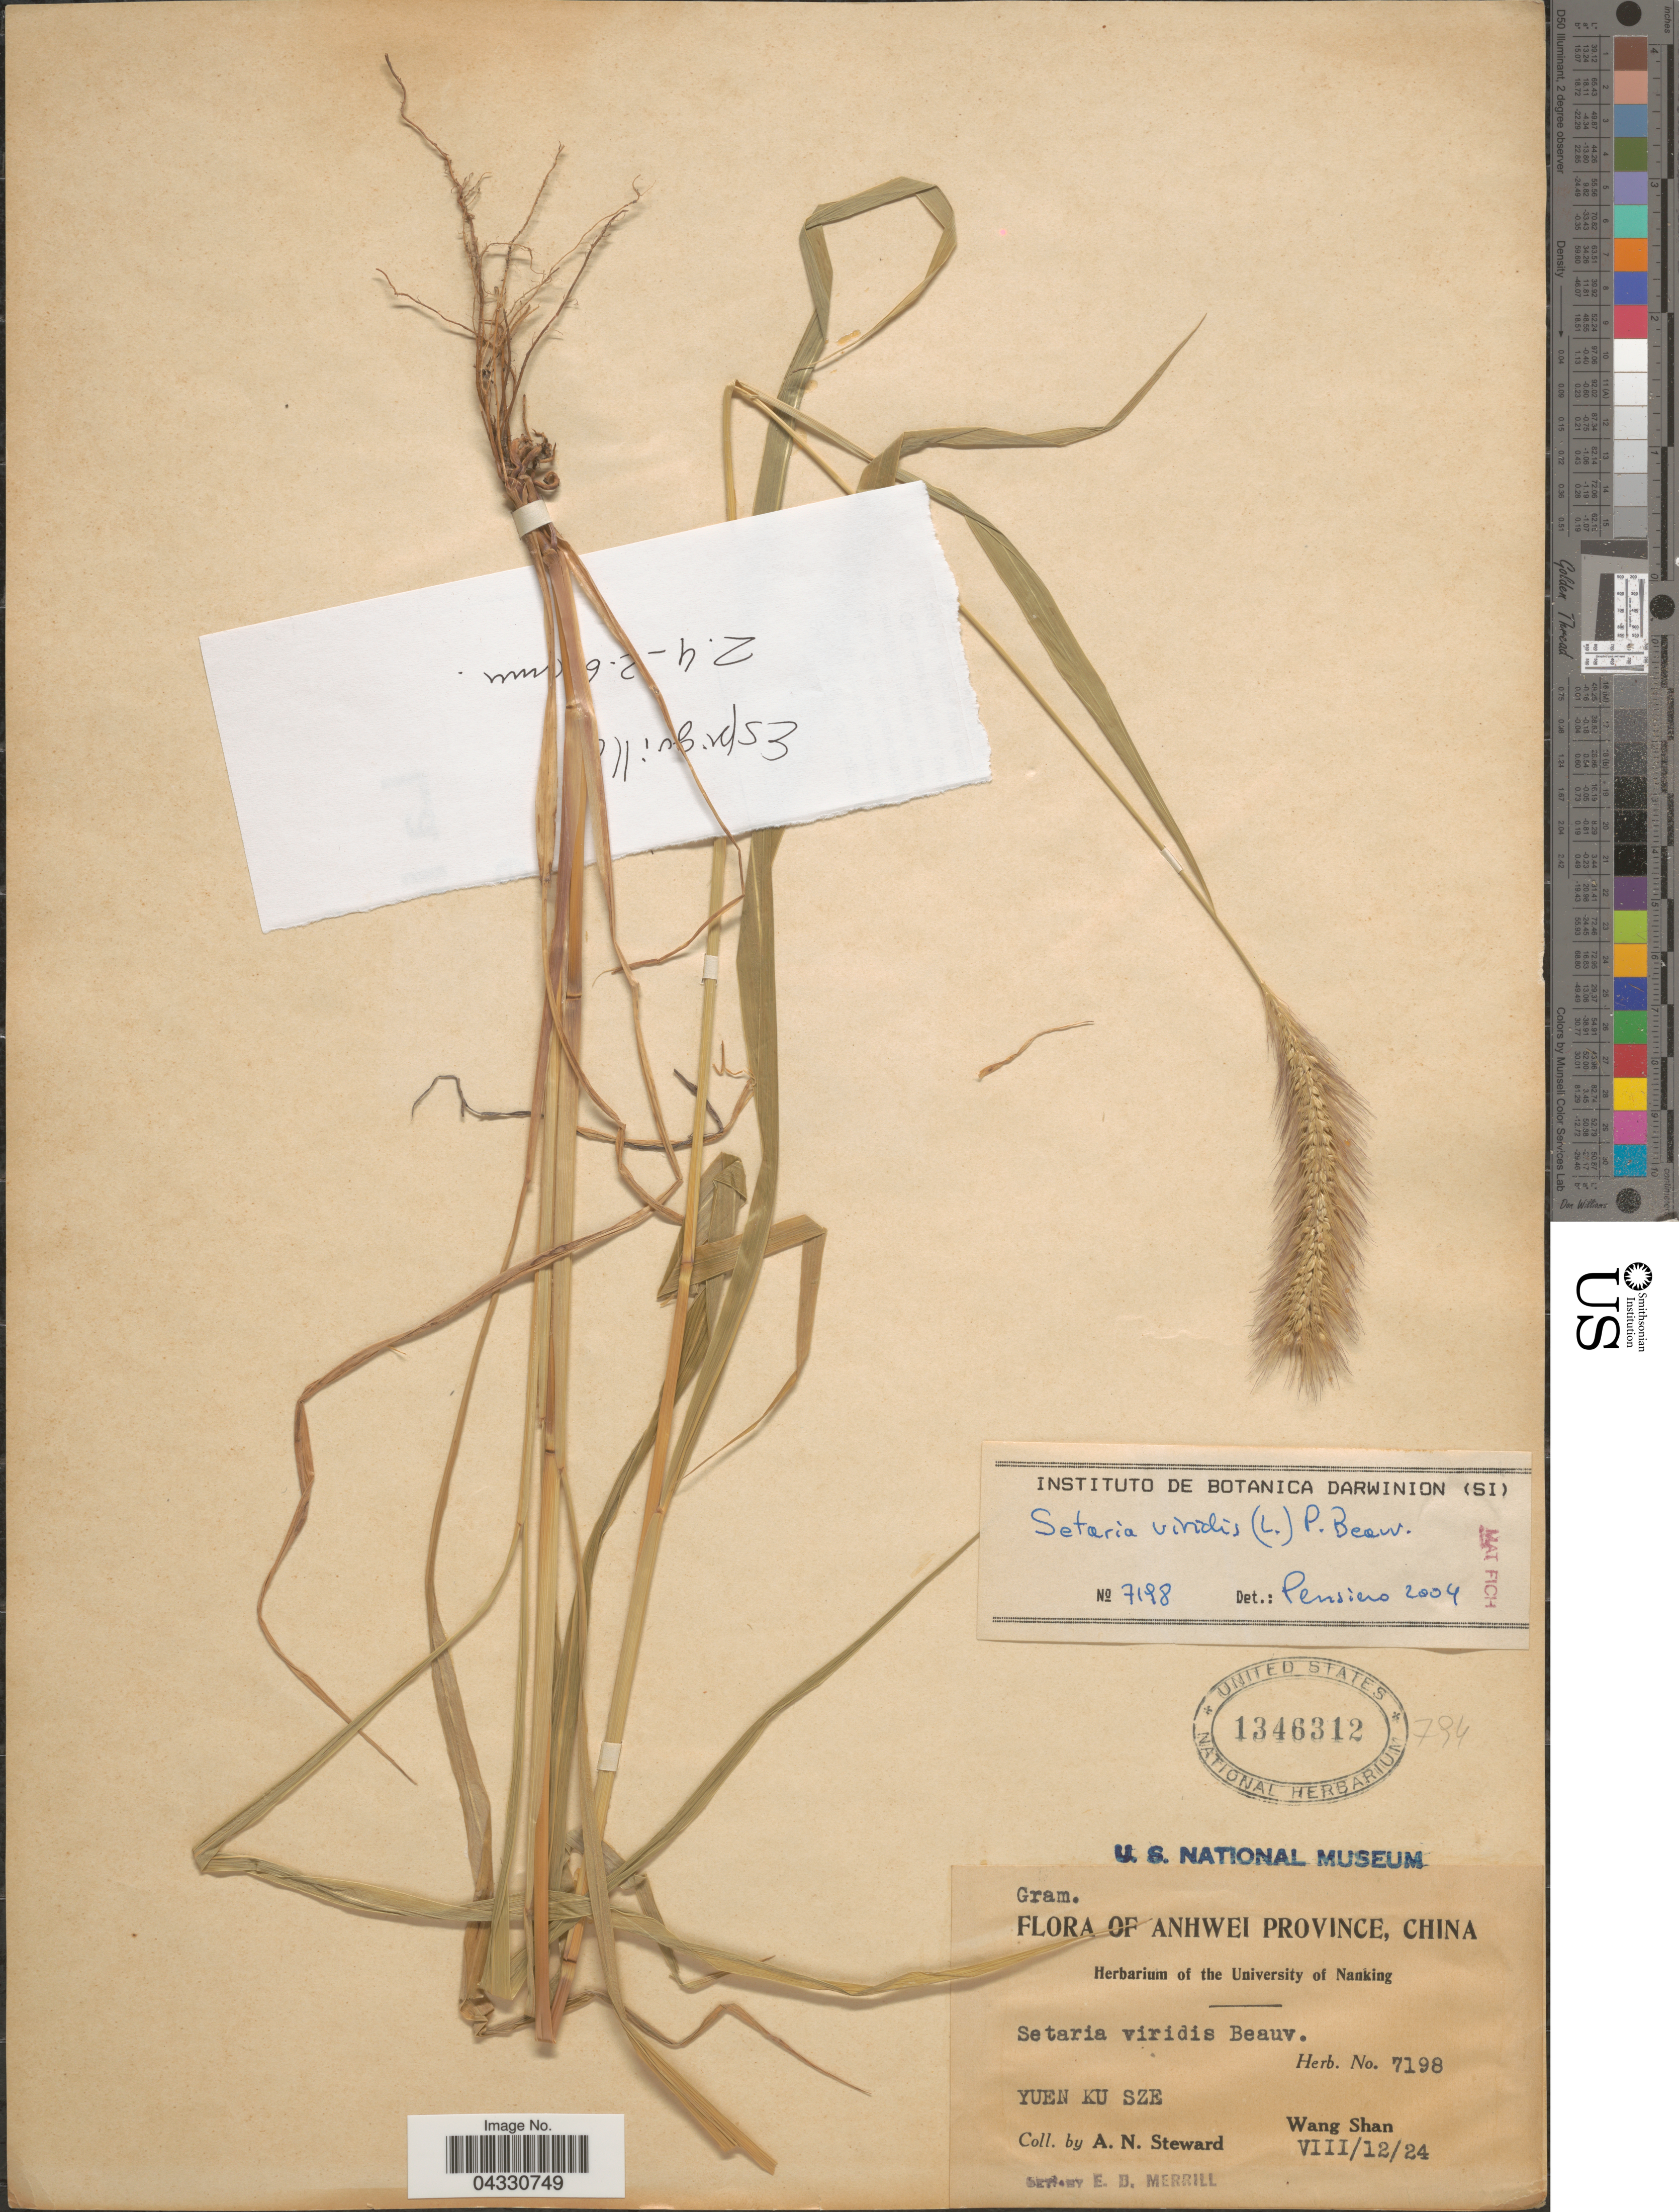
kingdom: Plantae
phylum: Tracheophyta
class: Liliopsida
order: Poales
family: Poaceae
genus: Setaria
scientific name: Setaria sp.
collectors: A. N. Steward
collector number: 7198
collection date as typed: Transcribed d/m/y: 12/8/24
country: China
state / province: Anhui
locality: Anhwei Province. Yuen Ku Sze.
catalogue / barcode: US 1346312